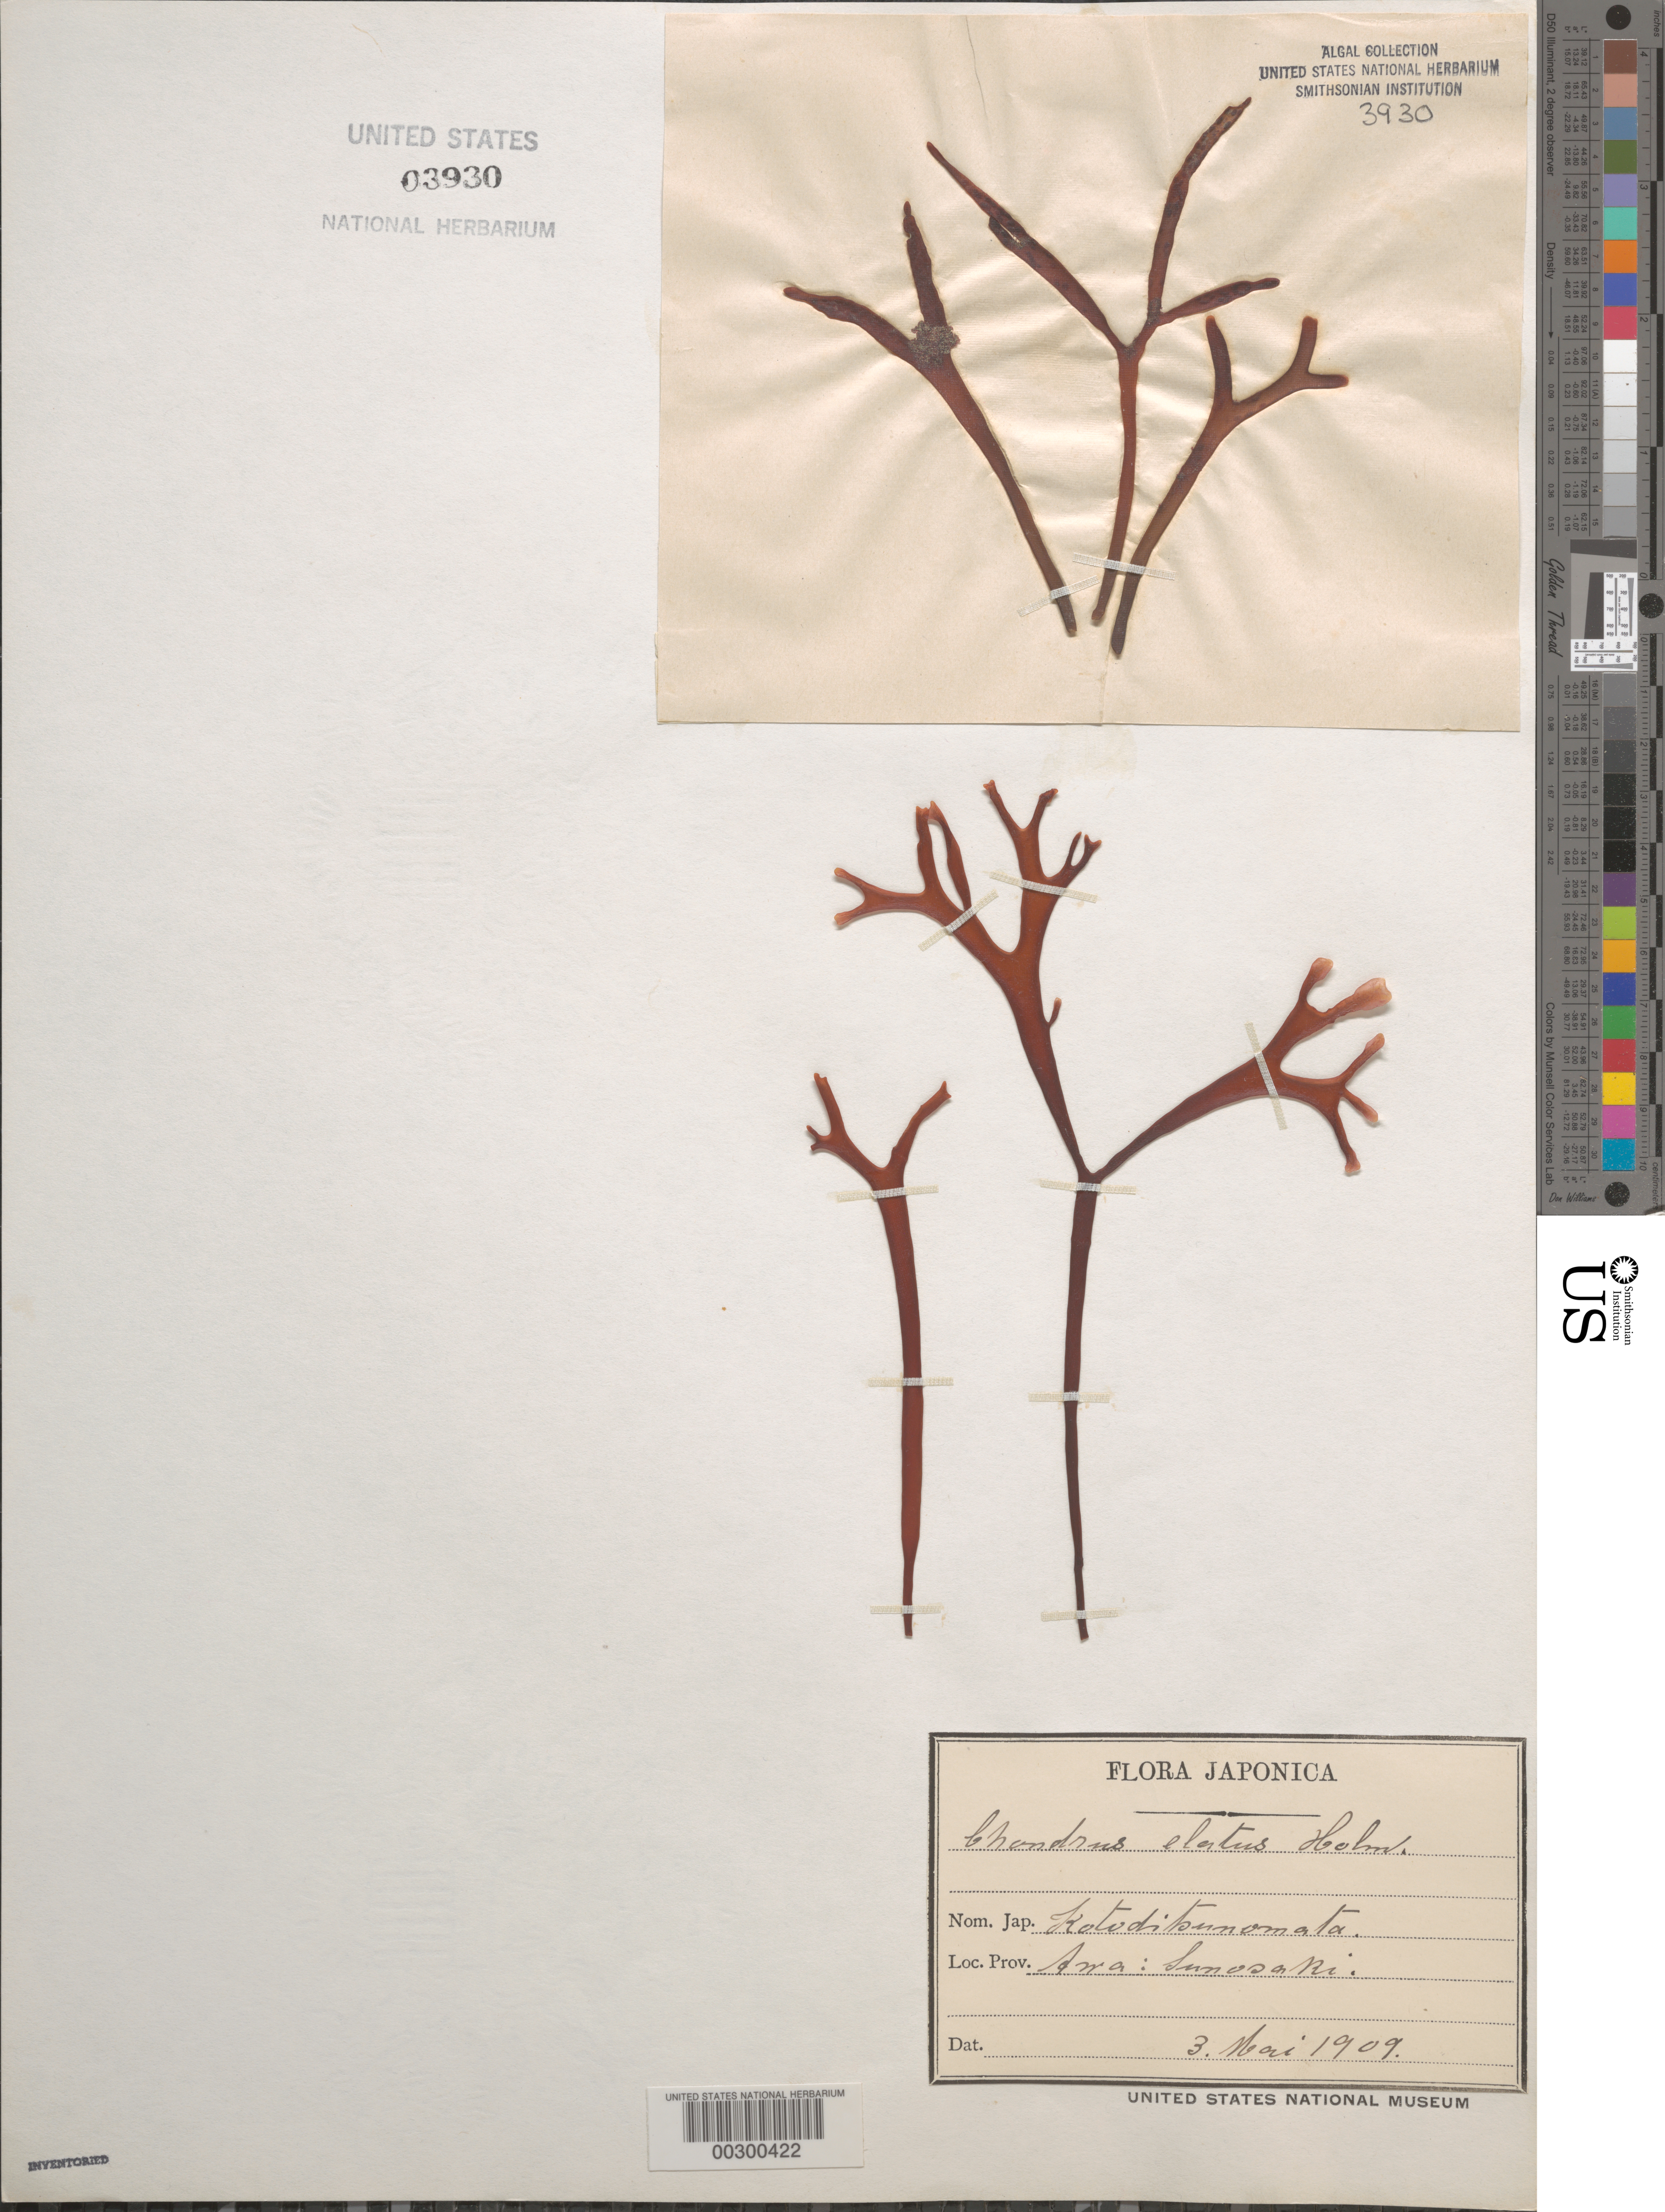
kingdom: Plantae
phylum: Rhodophyta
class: Florideophyceae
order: Gigartinales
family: Gigartinaceae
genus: Chondrus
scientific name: Chondrus elatus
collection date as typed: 03 May 1909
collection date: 1909-05-03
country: Japan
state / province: Tiba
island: Honshu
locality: Suno Saki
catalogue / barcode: US 3930